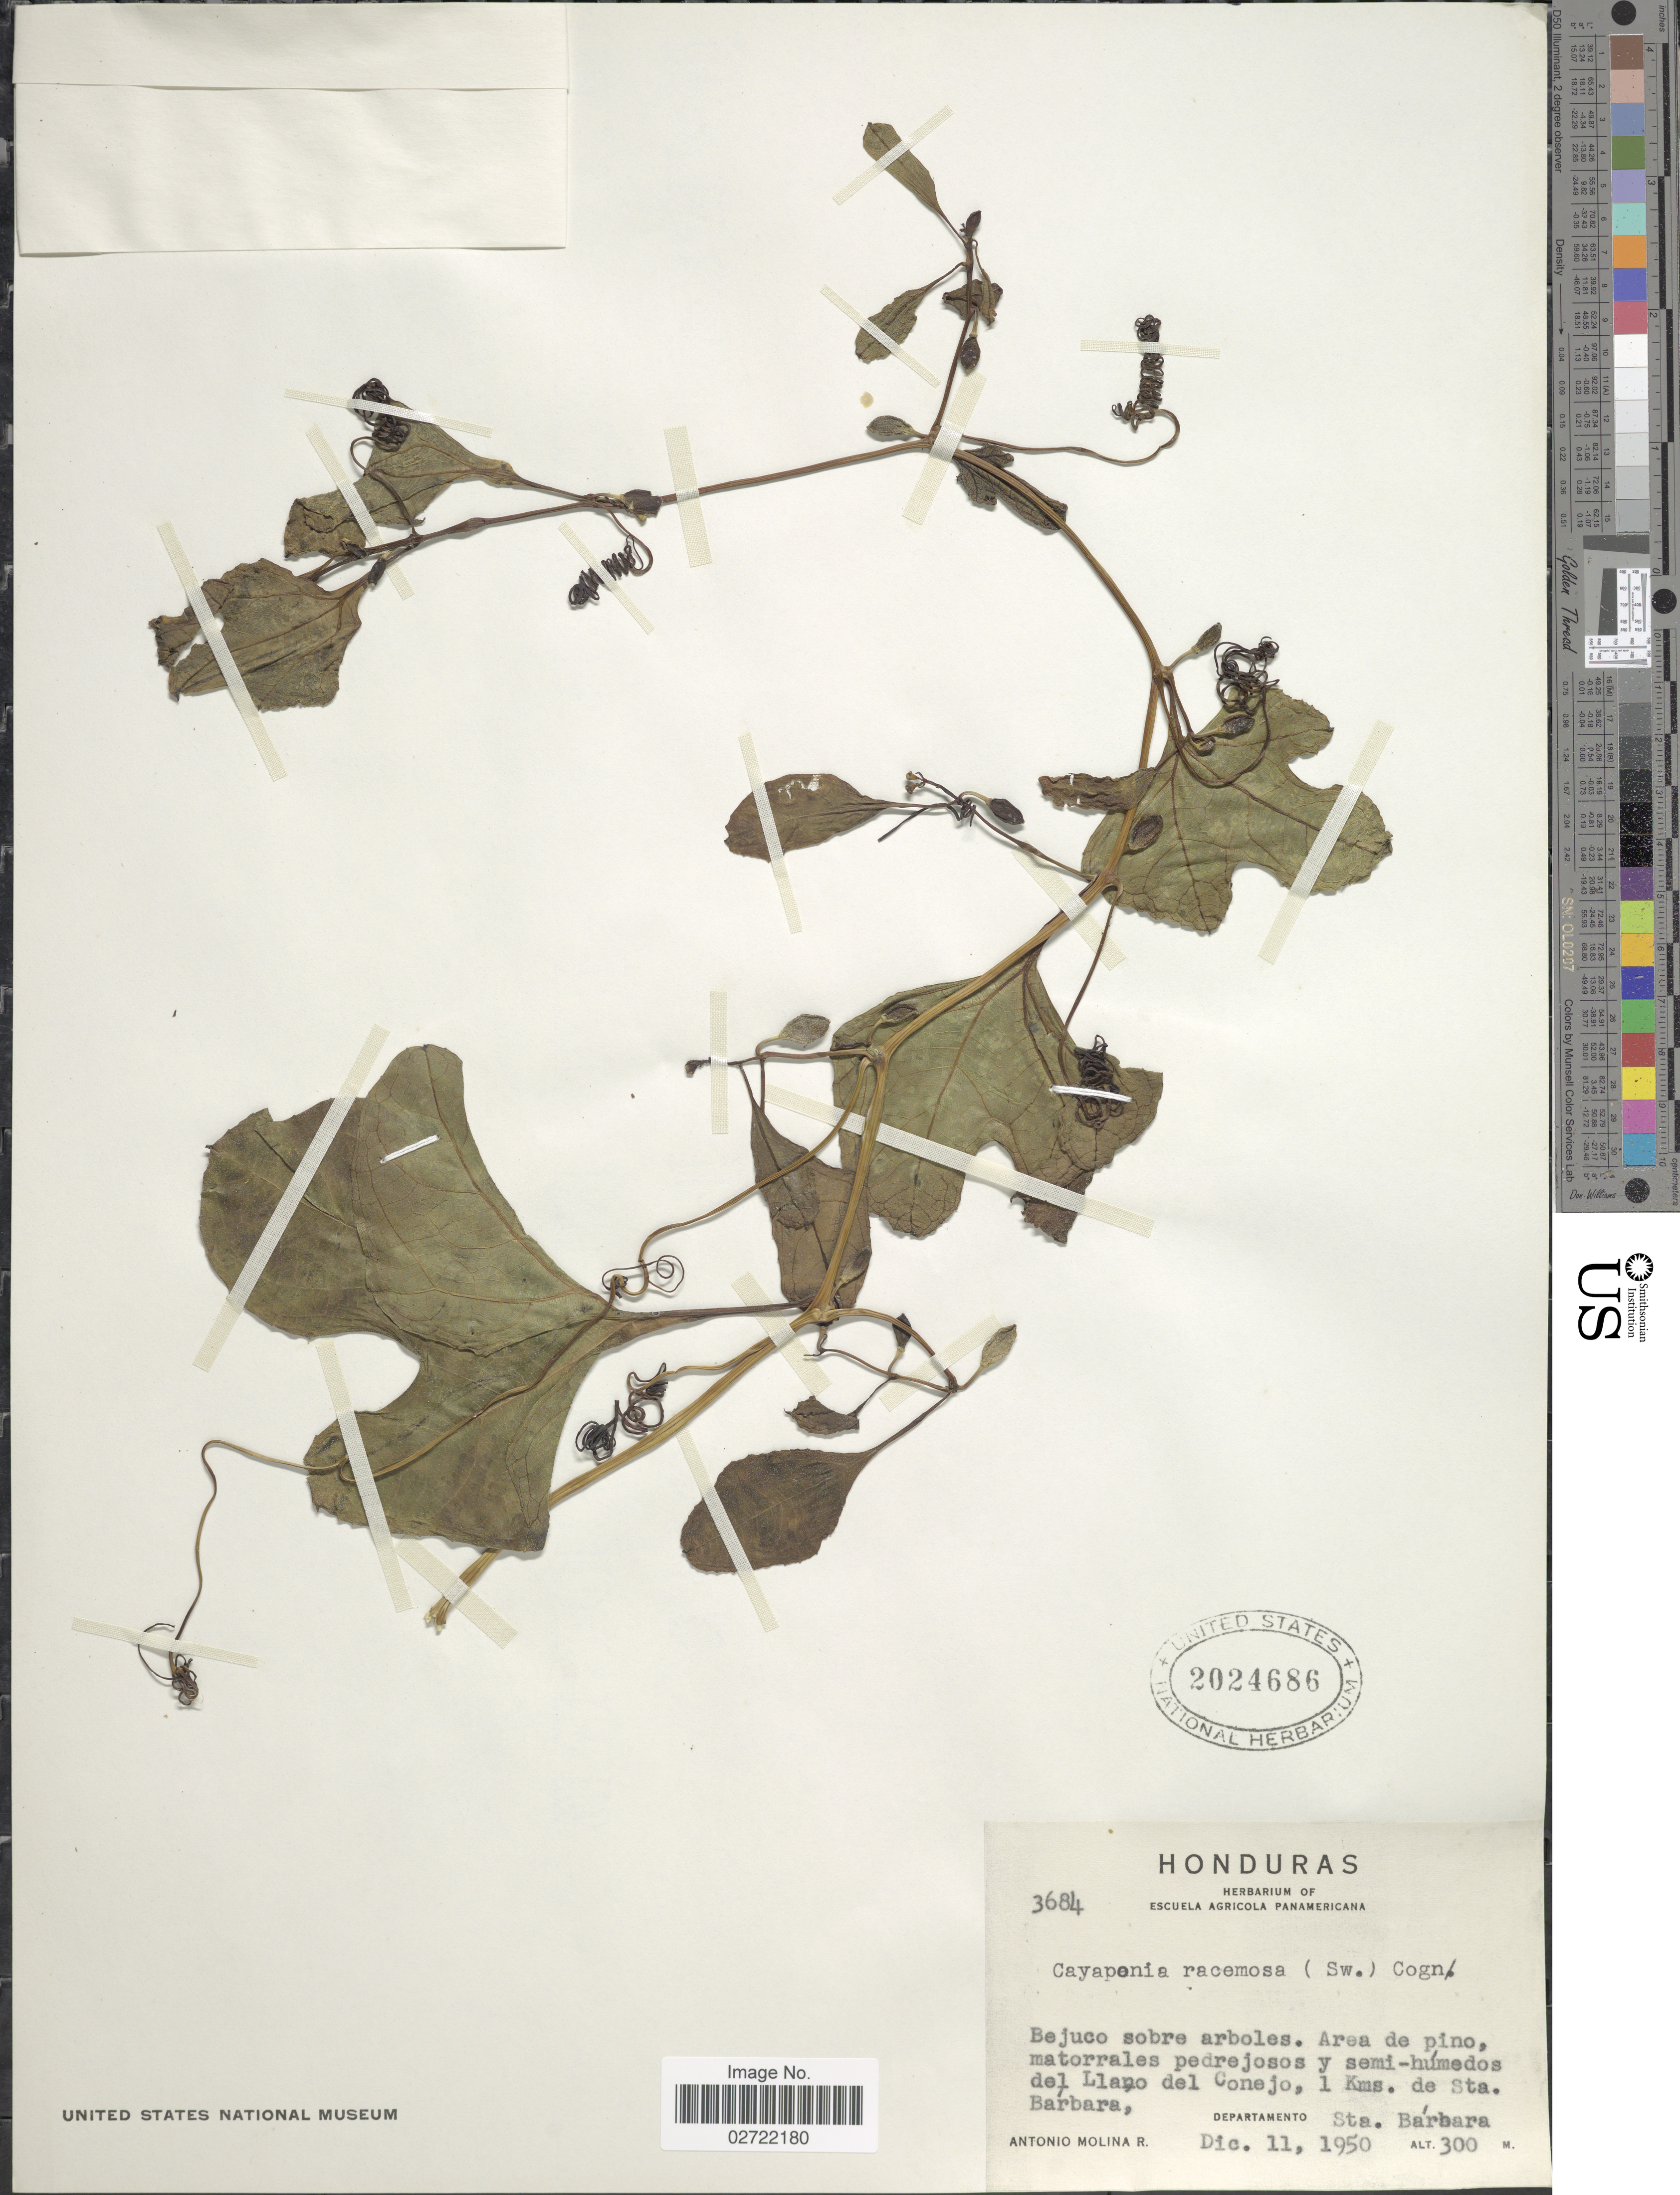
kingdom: Plantae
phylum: Tracheophyta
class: Magnoliopsida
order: Cucurbitales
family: Cucurbitaceae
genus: Cayaponia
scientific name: Cayaponia racemosa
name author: (Mill.) Cogn.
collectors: A. Molina R.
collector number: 3684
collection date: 1950-12-11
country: Honduras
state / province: Santa Bárbara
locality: Area de pino, matorrales pedrejosos y semi-humedos del Llano del Conejo, 1 Kms. de Sta. Barbara, Departamento Sta. Barbara.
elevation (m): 300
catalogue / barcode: US 2024686